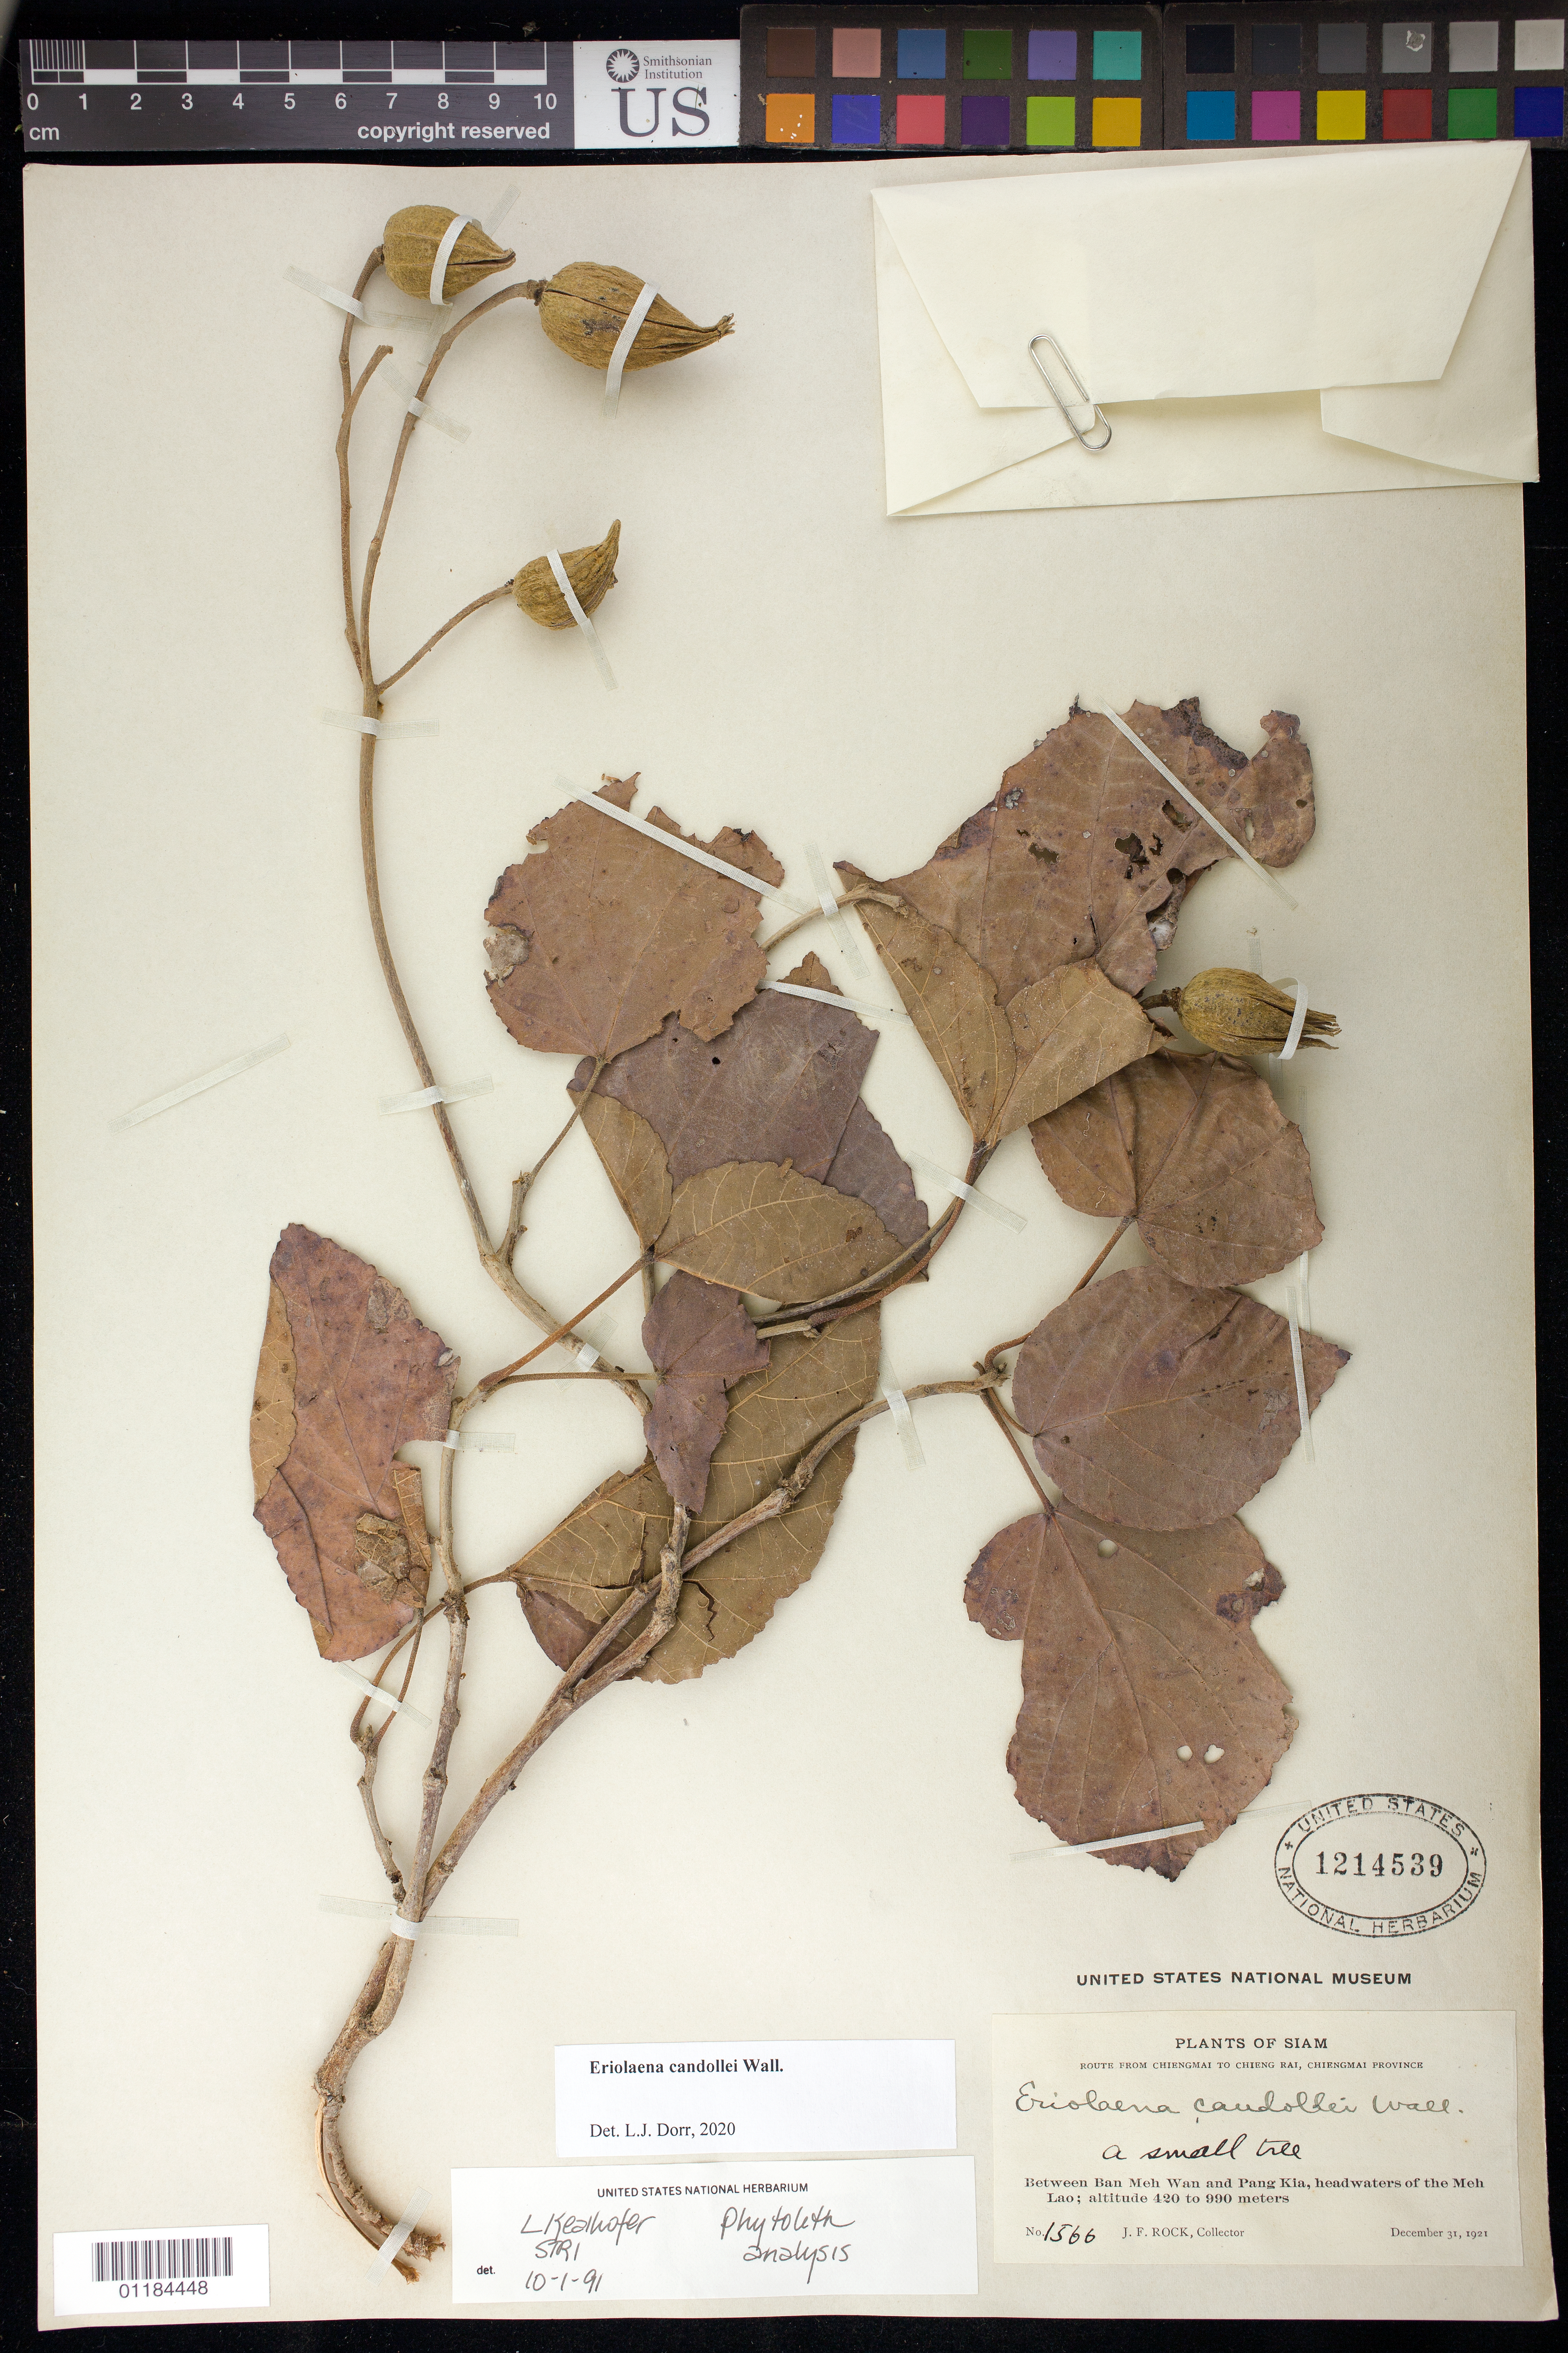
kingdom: Plantae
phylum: Tracheophyta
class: Magnoliopsida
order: Malvales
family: Malvaceae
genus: Eriolaena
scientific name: Eriolaena candollei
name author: Wall.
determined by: Dorr, L. J., (BOT), Smithsonian Institution - National Museum of Natural History (UNITED STATES)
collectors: J. F. Rock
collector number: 1566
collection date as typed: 31 Dec 1921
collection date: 1921-12-31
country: Thailand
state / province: Chiang Mai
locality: Between Ban Meh Wam and Pang Kia, headwaters of the Meh Lao.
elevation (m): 420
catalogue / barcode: US 1214539